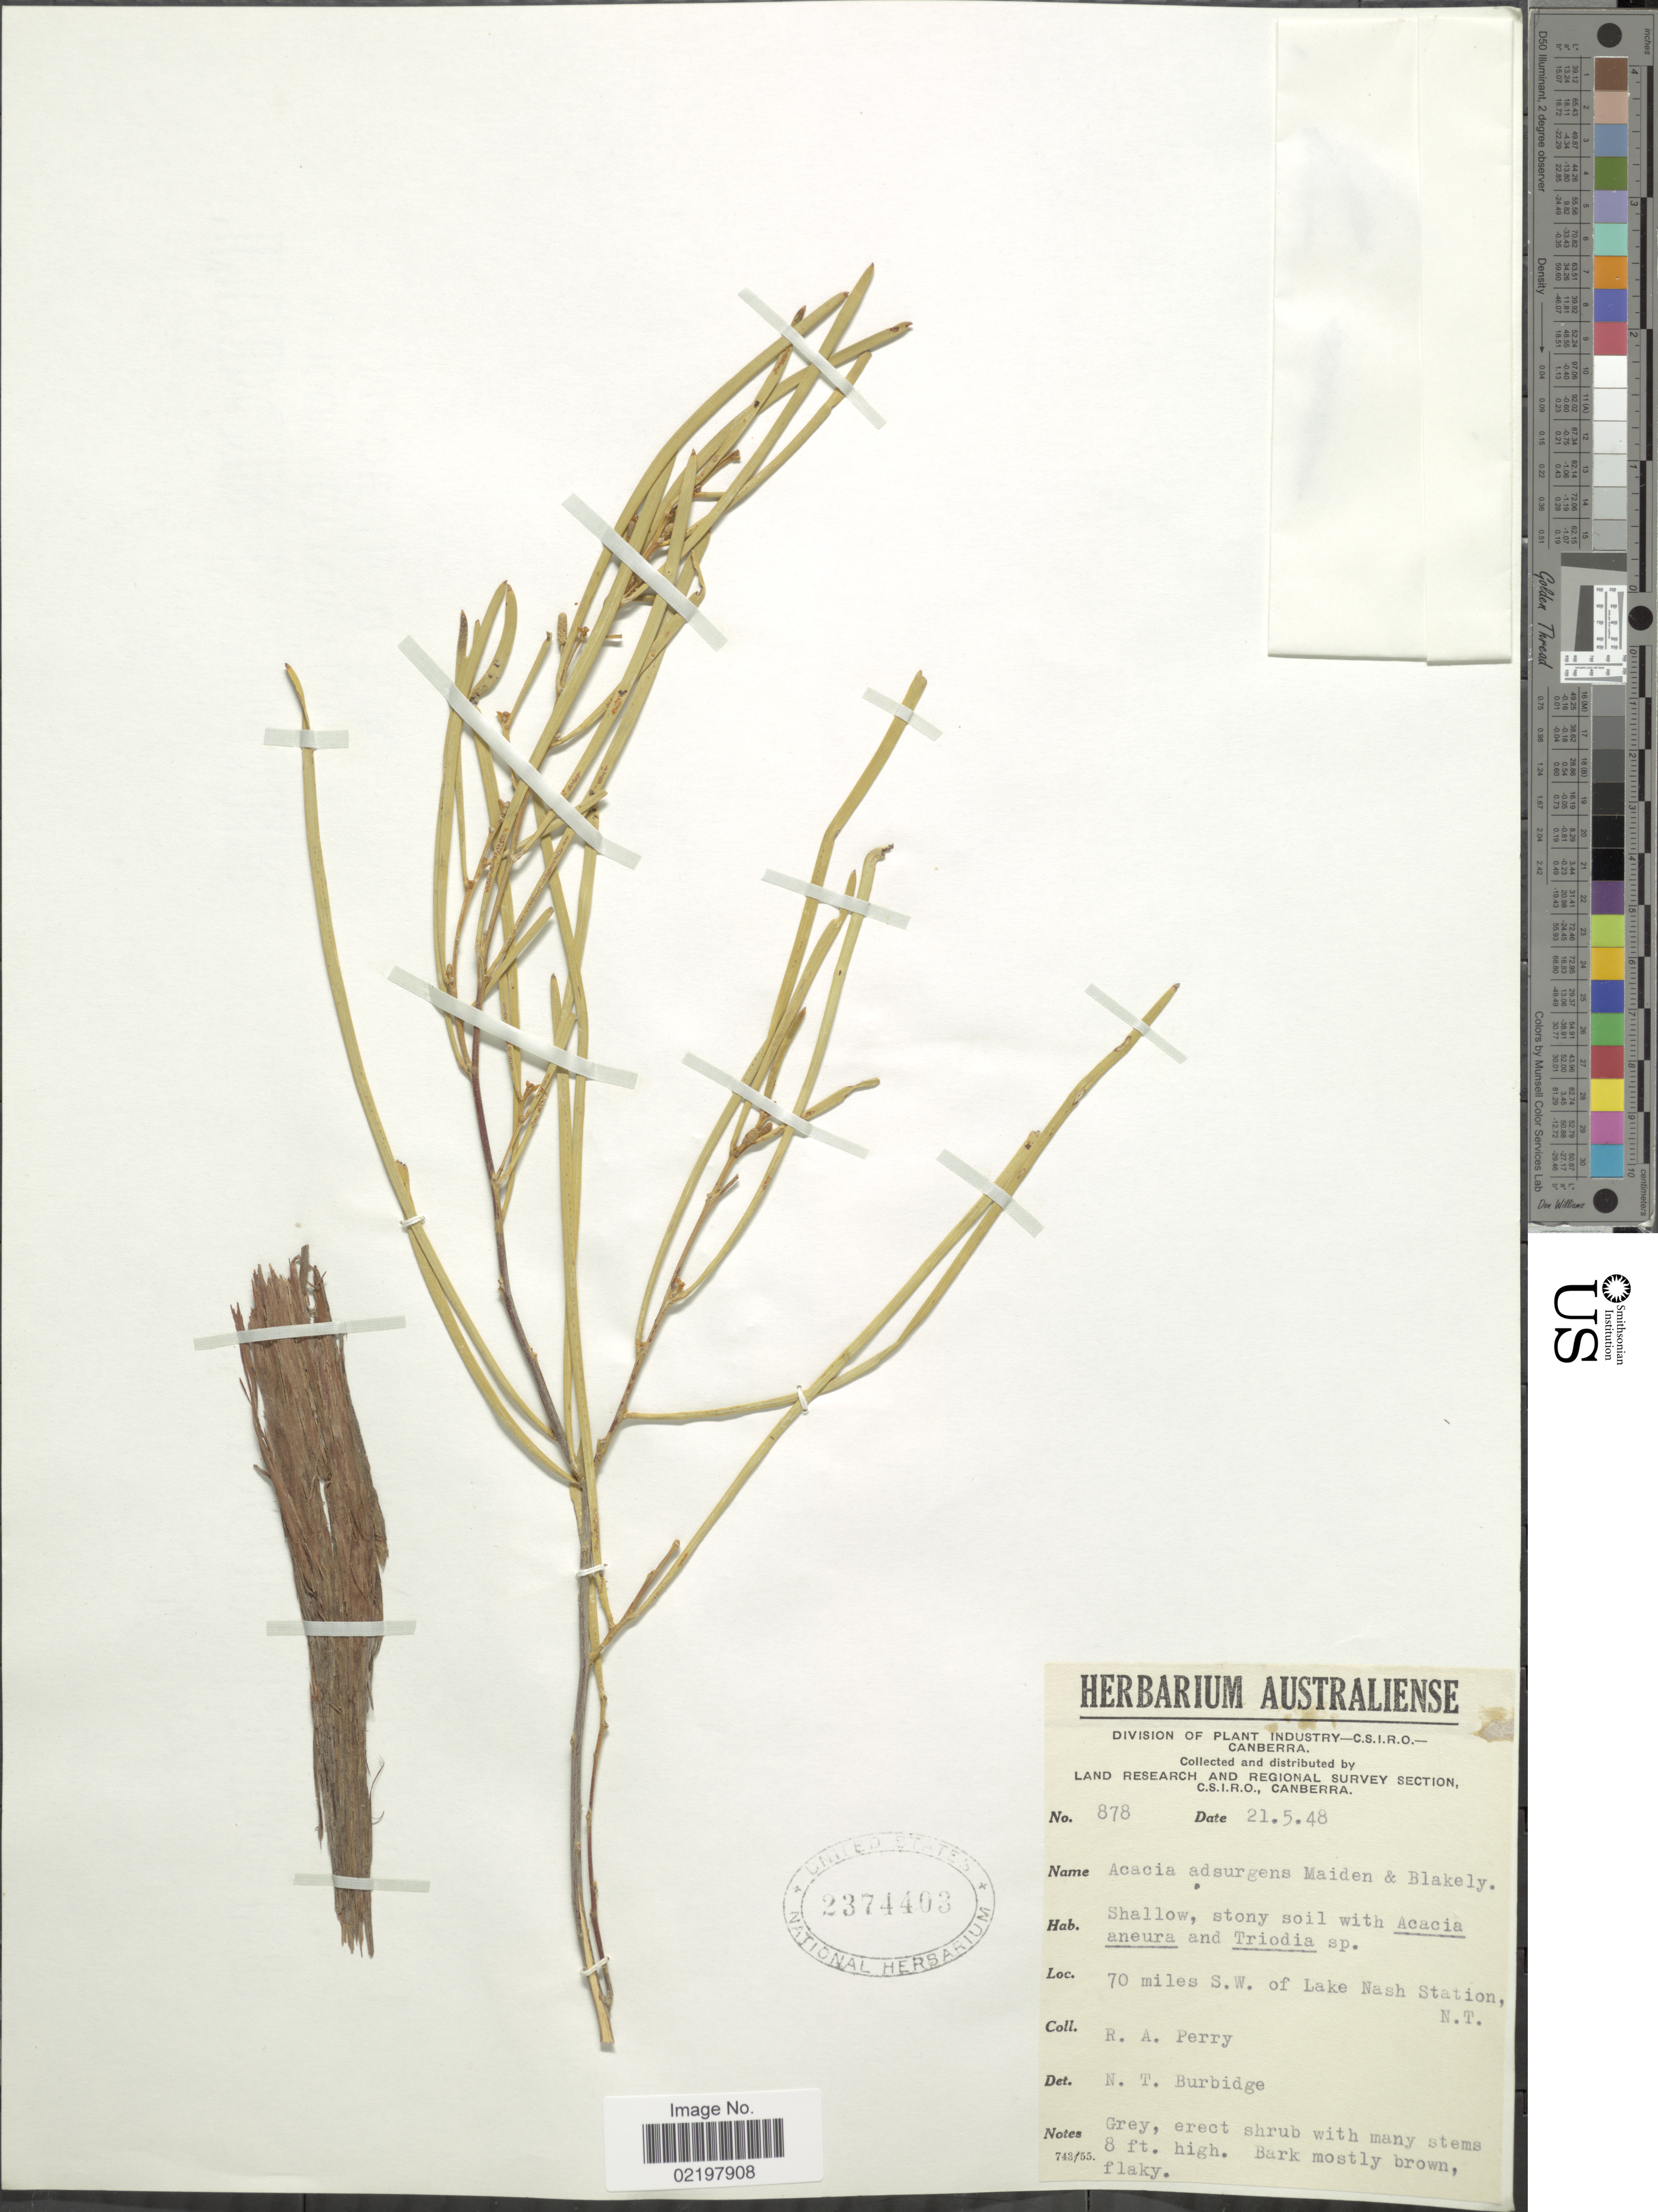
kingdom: Plantae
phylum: Tracheophyta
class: Magnoliopsida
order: Fabales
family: Fabaceae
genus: Acacia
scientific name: Acacia adsurgens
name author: Maiden & Blakeley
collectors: Perry, R. A.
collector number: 878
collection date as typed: Transcribed d/m/y: 21/5/48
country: Australia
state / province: Northern Territory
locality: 70 miles S.W. of Lake Nash Station, N. T.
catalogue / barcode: US 2374403